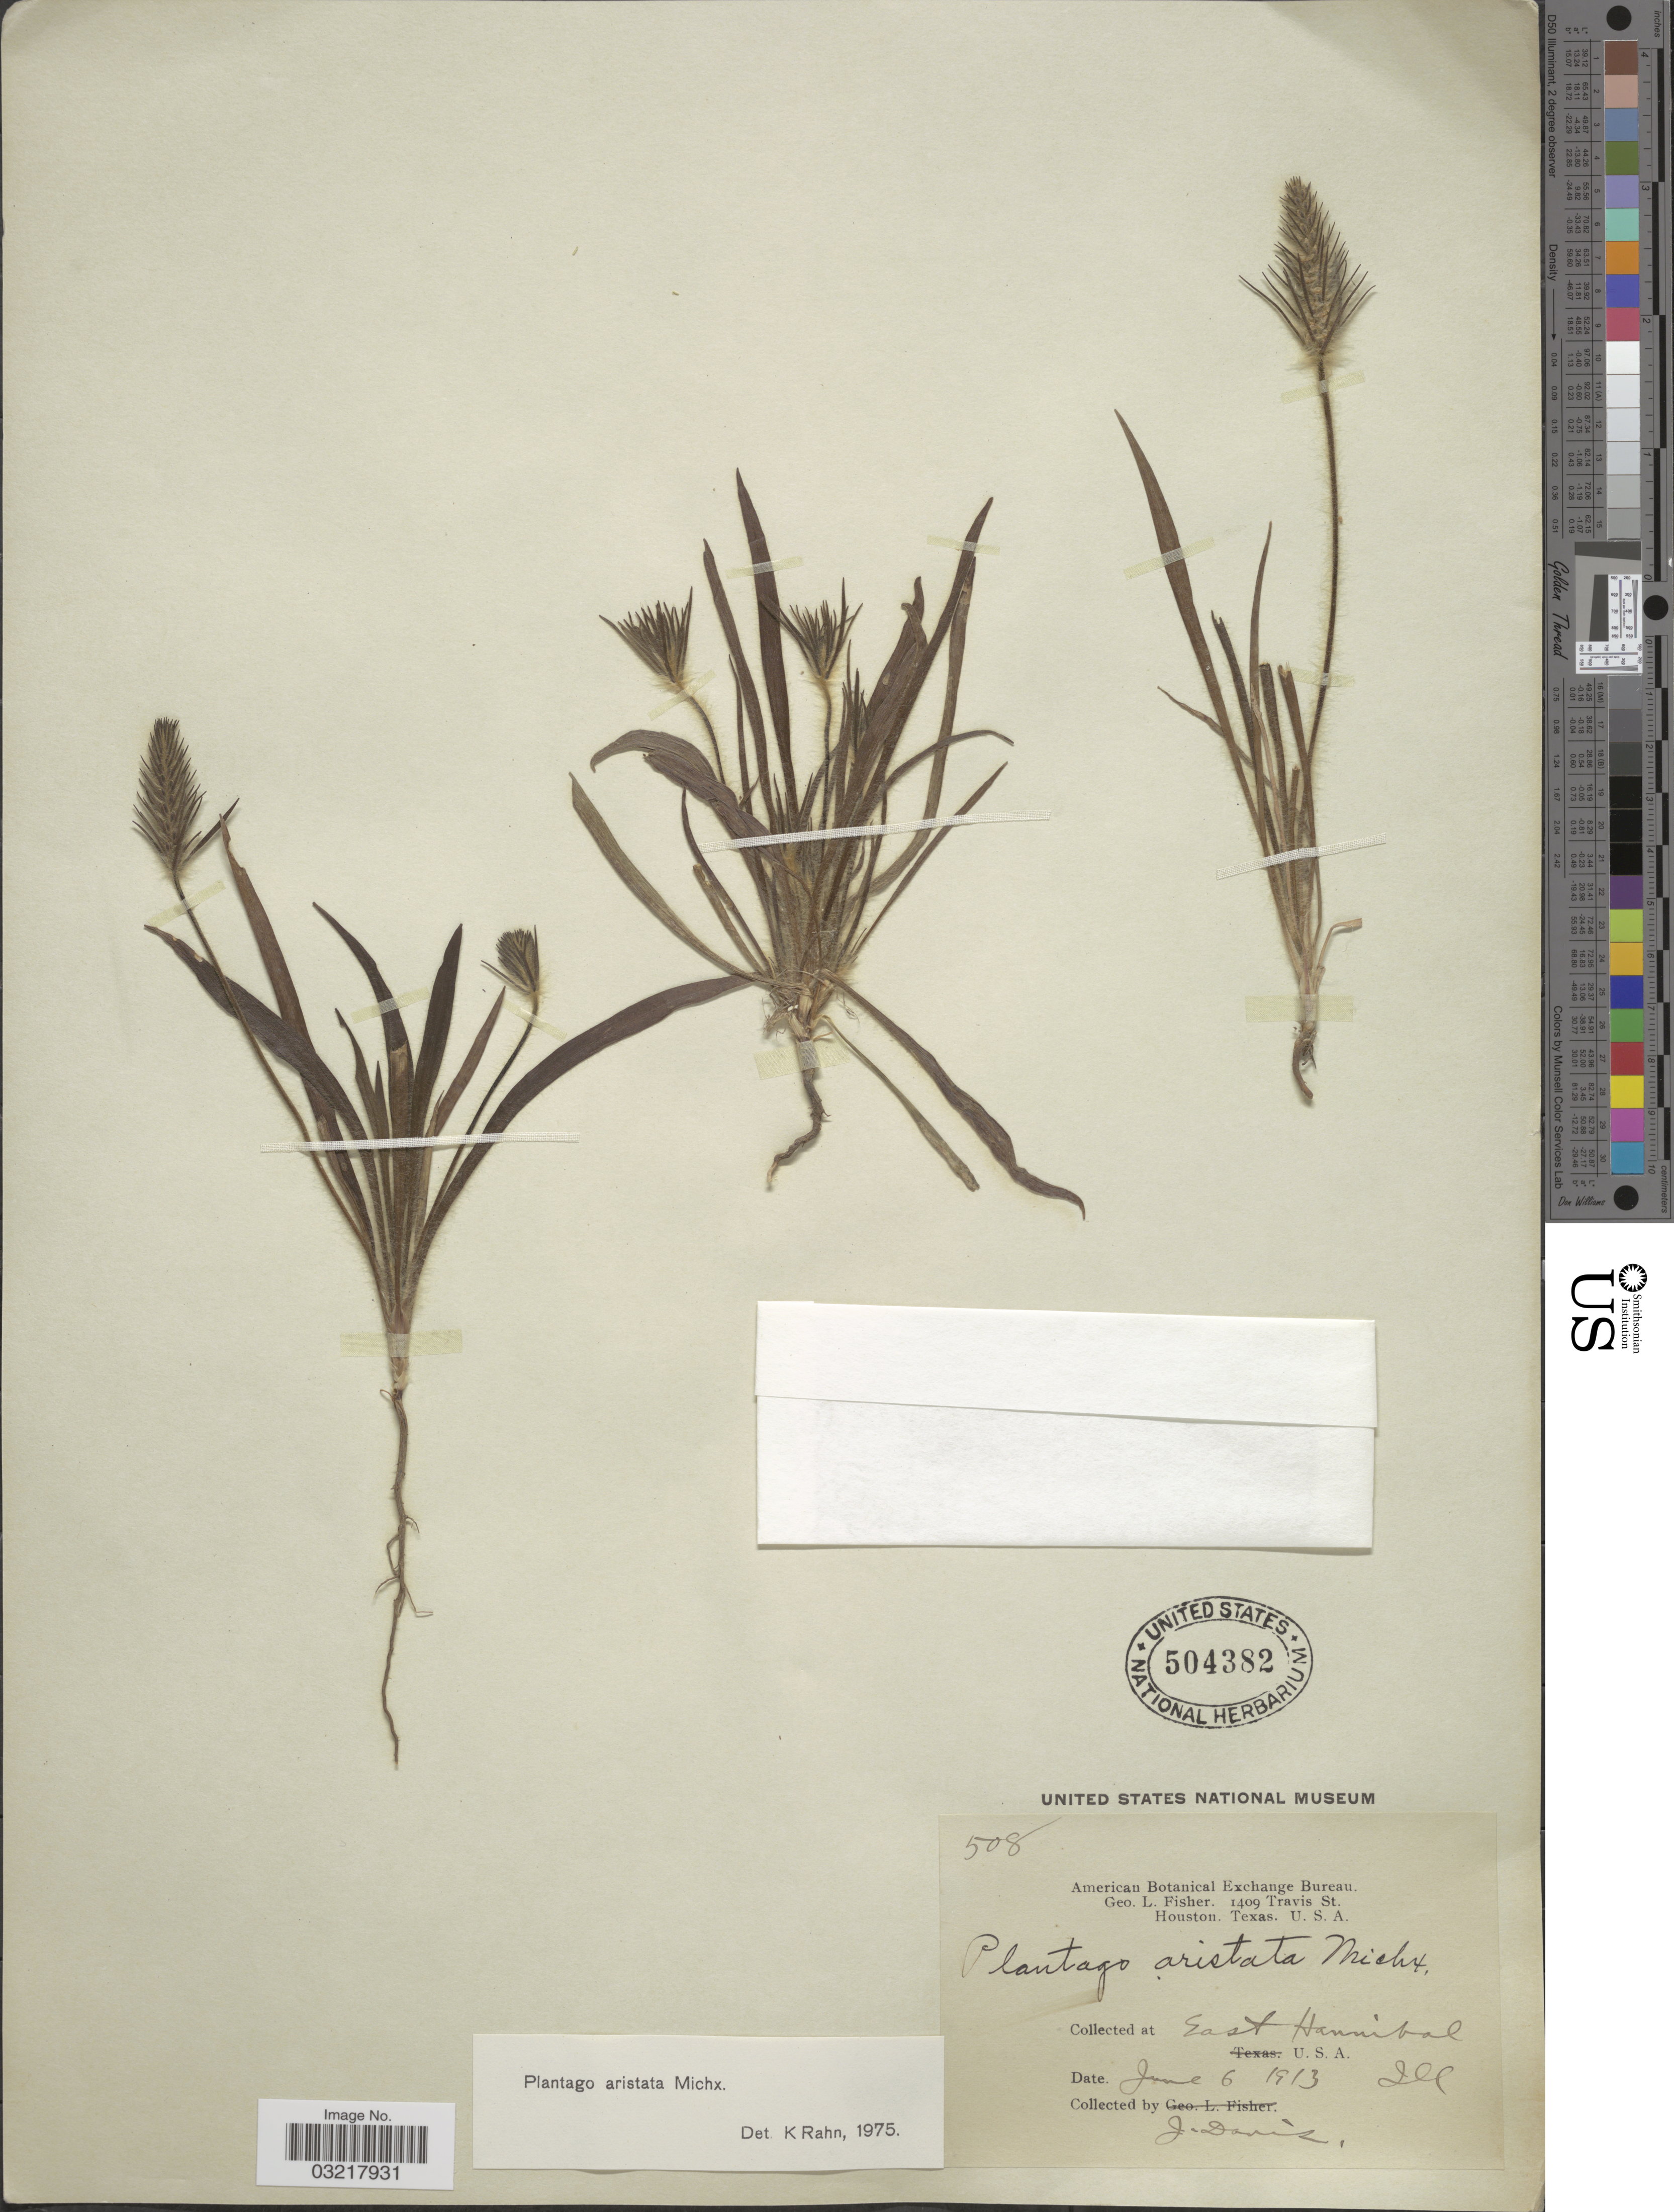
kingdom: Plantae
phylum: Tracheophyta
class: Magnoliopsida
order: Lamiales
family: Plantaginaceae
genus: Plantago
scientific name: Plantago aristata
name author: Michx.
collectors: J. Davis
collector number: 508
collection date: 1913-06-06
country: United States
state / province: Illinois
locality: East Hannibal. U.S.A. Ill.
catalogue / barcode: US 504382